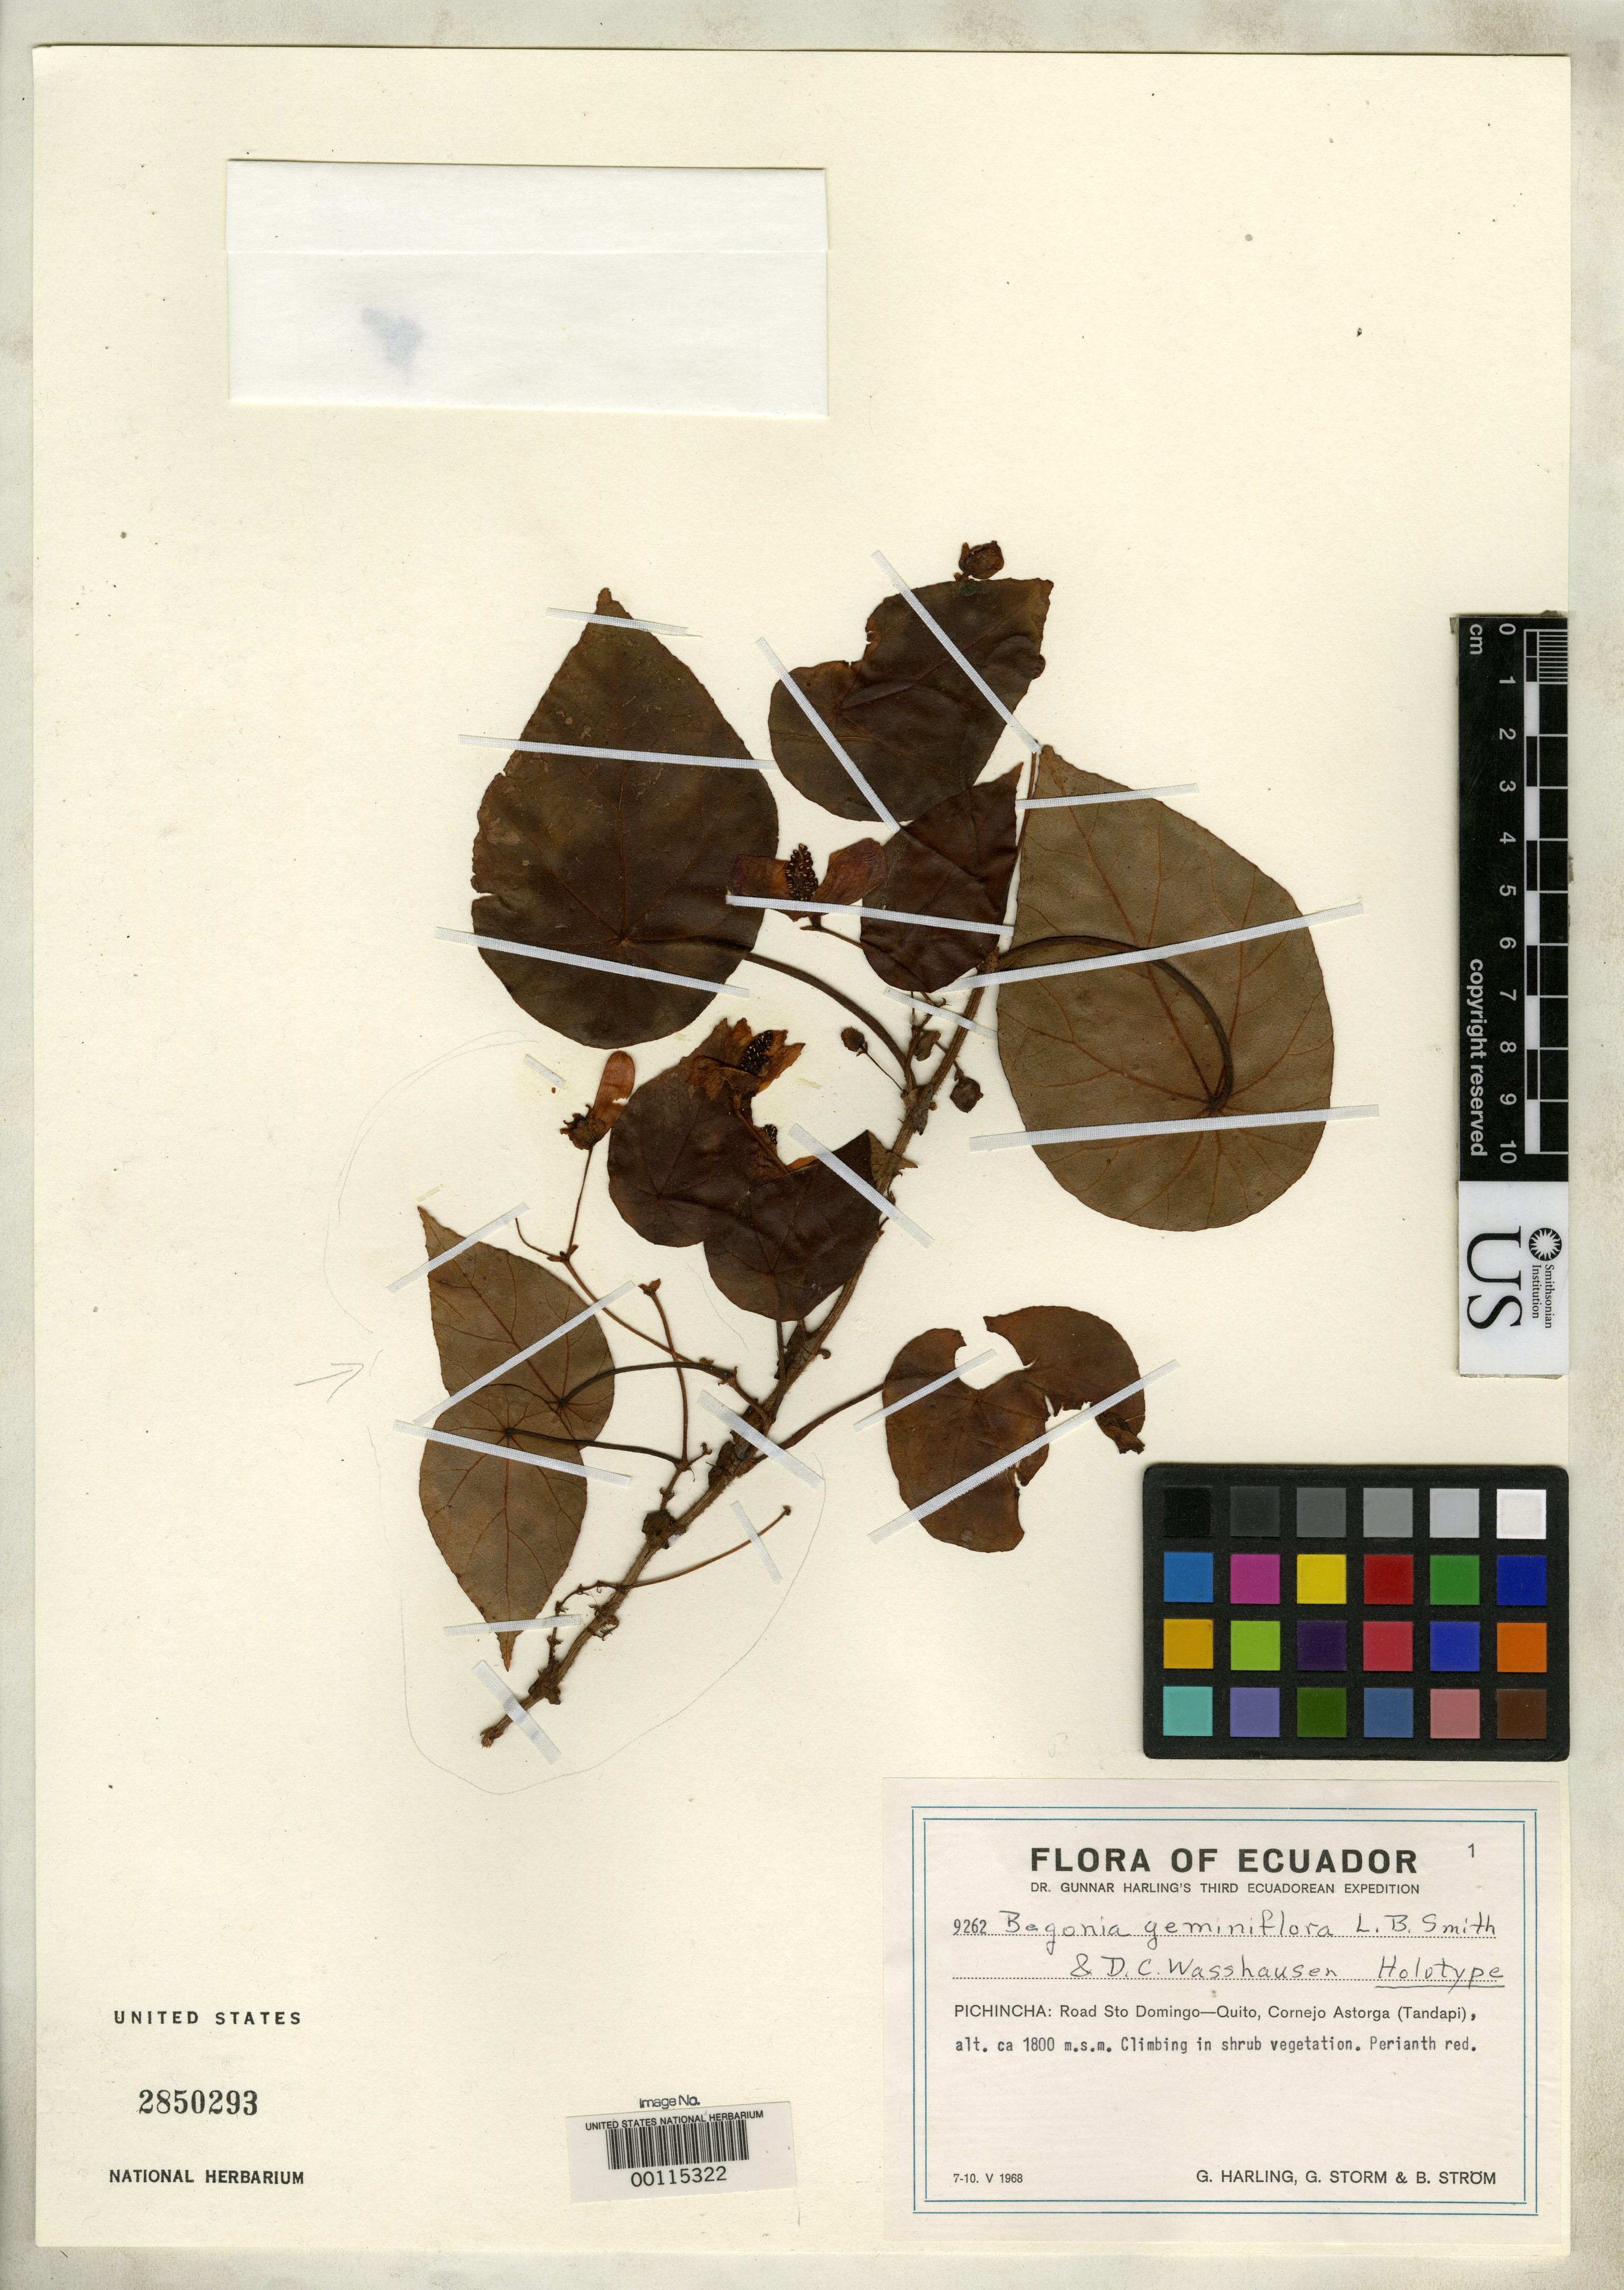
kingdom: Plantae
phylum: Tracheophyta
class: Magnoliopsida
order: Cucurbitales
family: Begoniaceae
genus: Begonia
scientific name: Begonia geminiflora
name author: L.B. Sm. & Wassh.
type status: Holotype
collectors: G. Harling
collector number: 9262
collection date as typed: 07 May 1968 to 10 May 1968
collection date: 1968-05-07/1968-05-10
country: Ecuador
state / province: Pichincha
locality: Road from Santo Domingo to Quito, Cornejo Astorga (Tandapi).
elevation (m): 1800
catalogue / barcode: US 2850293